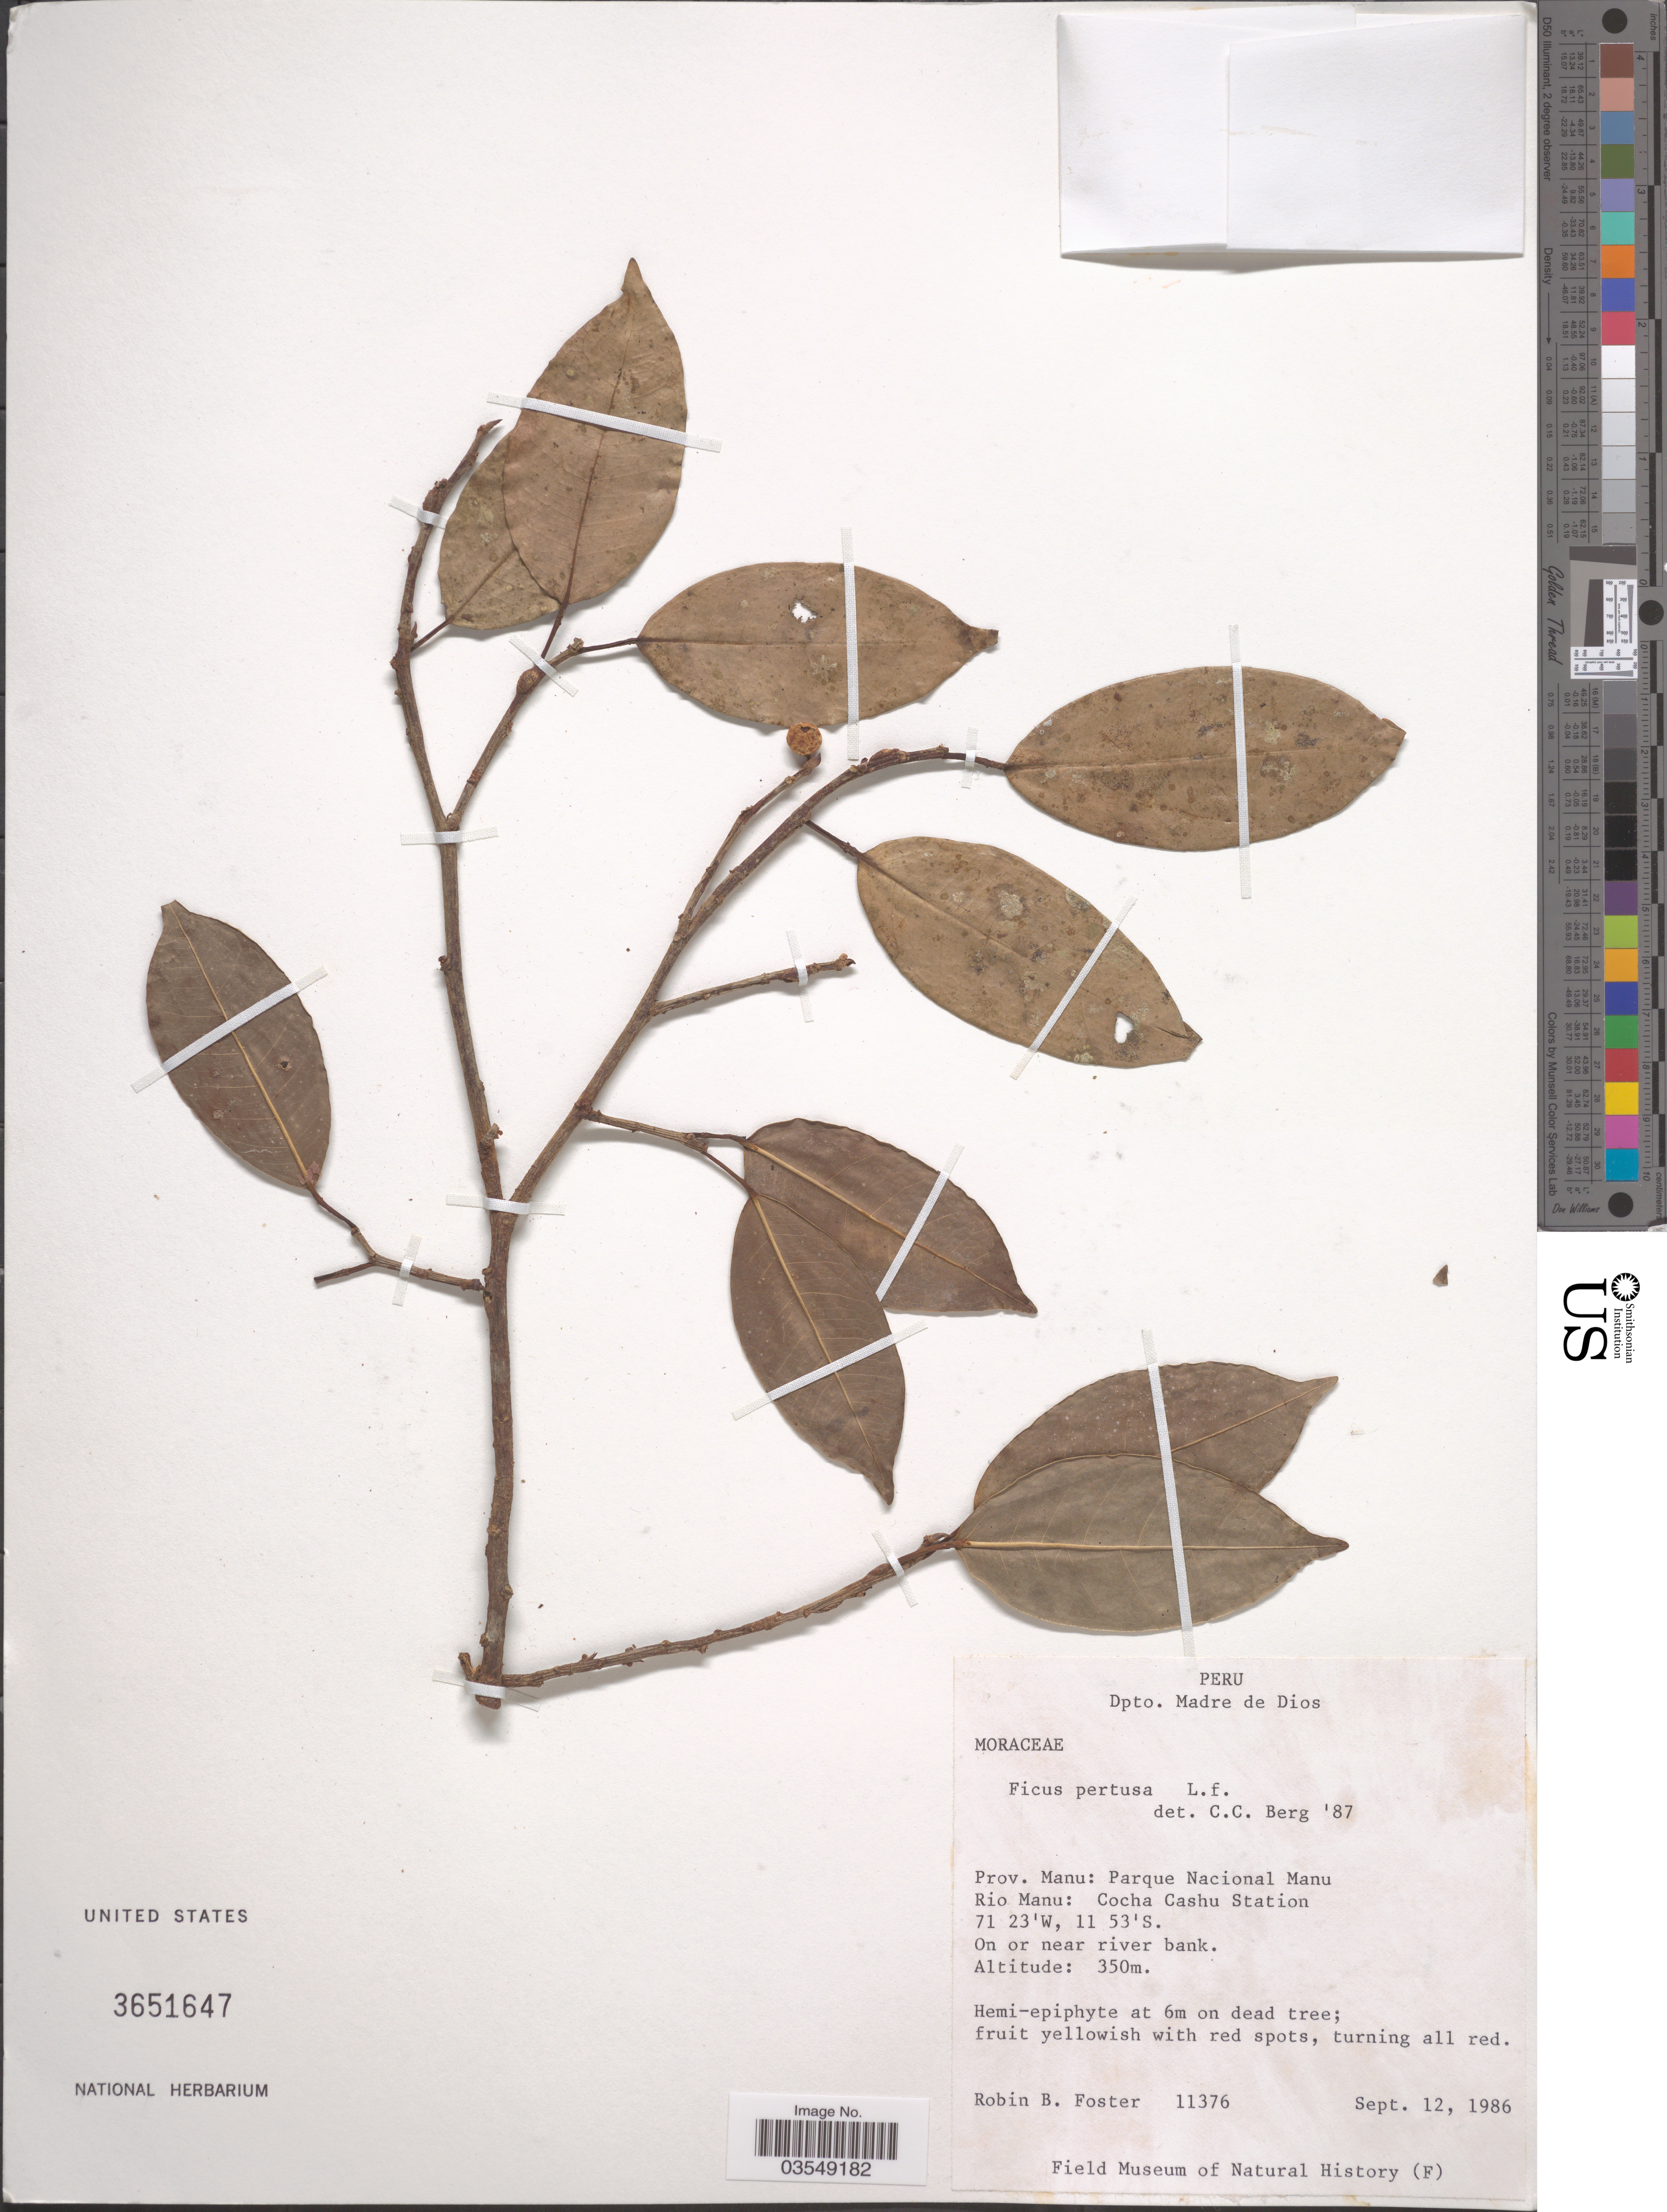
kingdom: Plantae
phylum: Tracheophyta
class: Magnoliopsida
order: Rosales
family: Moraceae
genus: Ficus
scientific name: Ficus pertusa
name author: L. f.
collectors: R. B. Foster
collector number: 11376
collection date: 1986-09-12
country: Peru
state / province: Madre de Dios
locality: Dpto. Madre de Dios, Prov. Manu: Parque Nacional Manu. Rio Manu: Cocha Cashu Station.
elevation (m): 350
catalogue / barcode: US 3651647